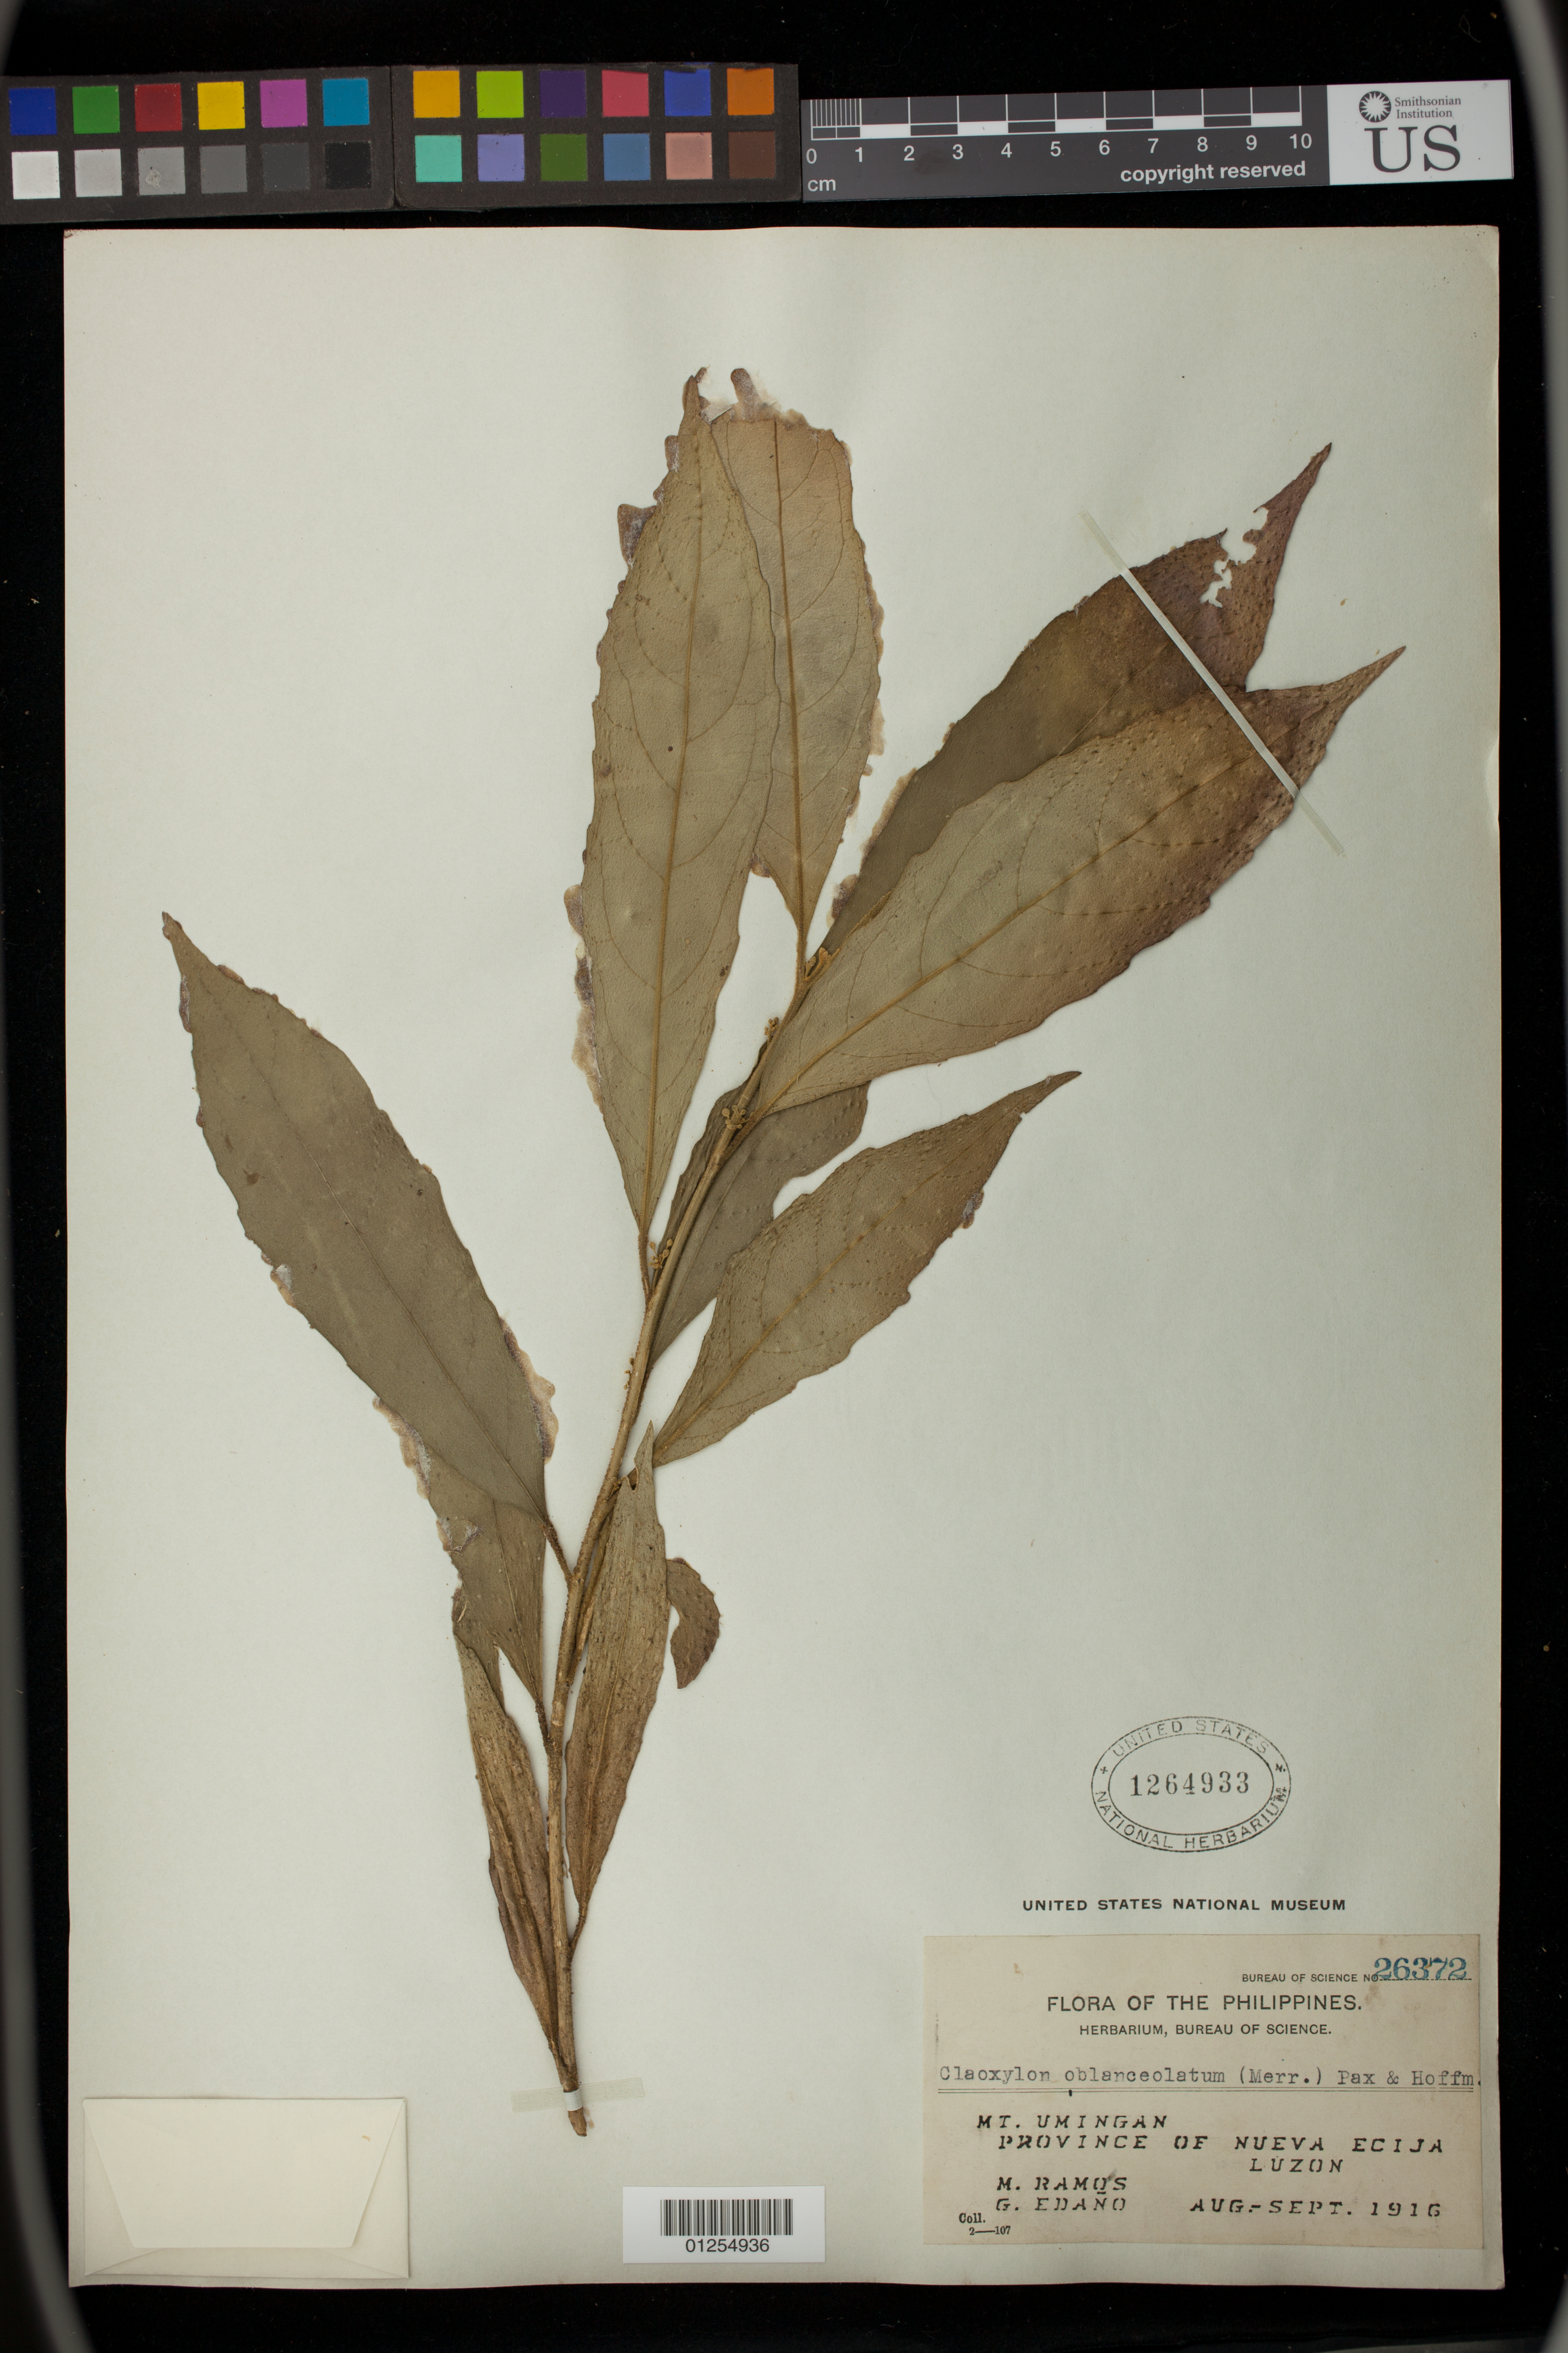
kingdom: Plantae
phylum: Tracheophyta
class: Magnoliopsida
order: Malpighiales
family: Euphorbiaceae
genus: Claoxylon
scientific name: Claoxylon oblanceolatum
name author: (Merr.) Pax & K. Hoffm.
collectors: M. Ramos & G. Edaño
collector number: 2-107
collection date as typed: Aug-Sep 1916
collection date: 1916-08/1916-09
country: Philippines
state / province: Central Luzon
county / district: Nueva Ecija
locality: Mt Umingan, Luzon.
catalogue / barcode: US 1264933